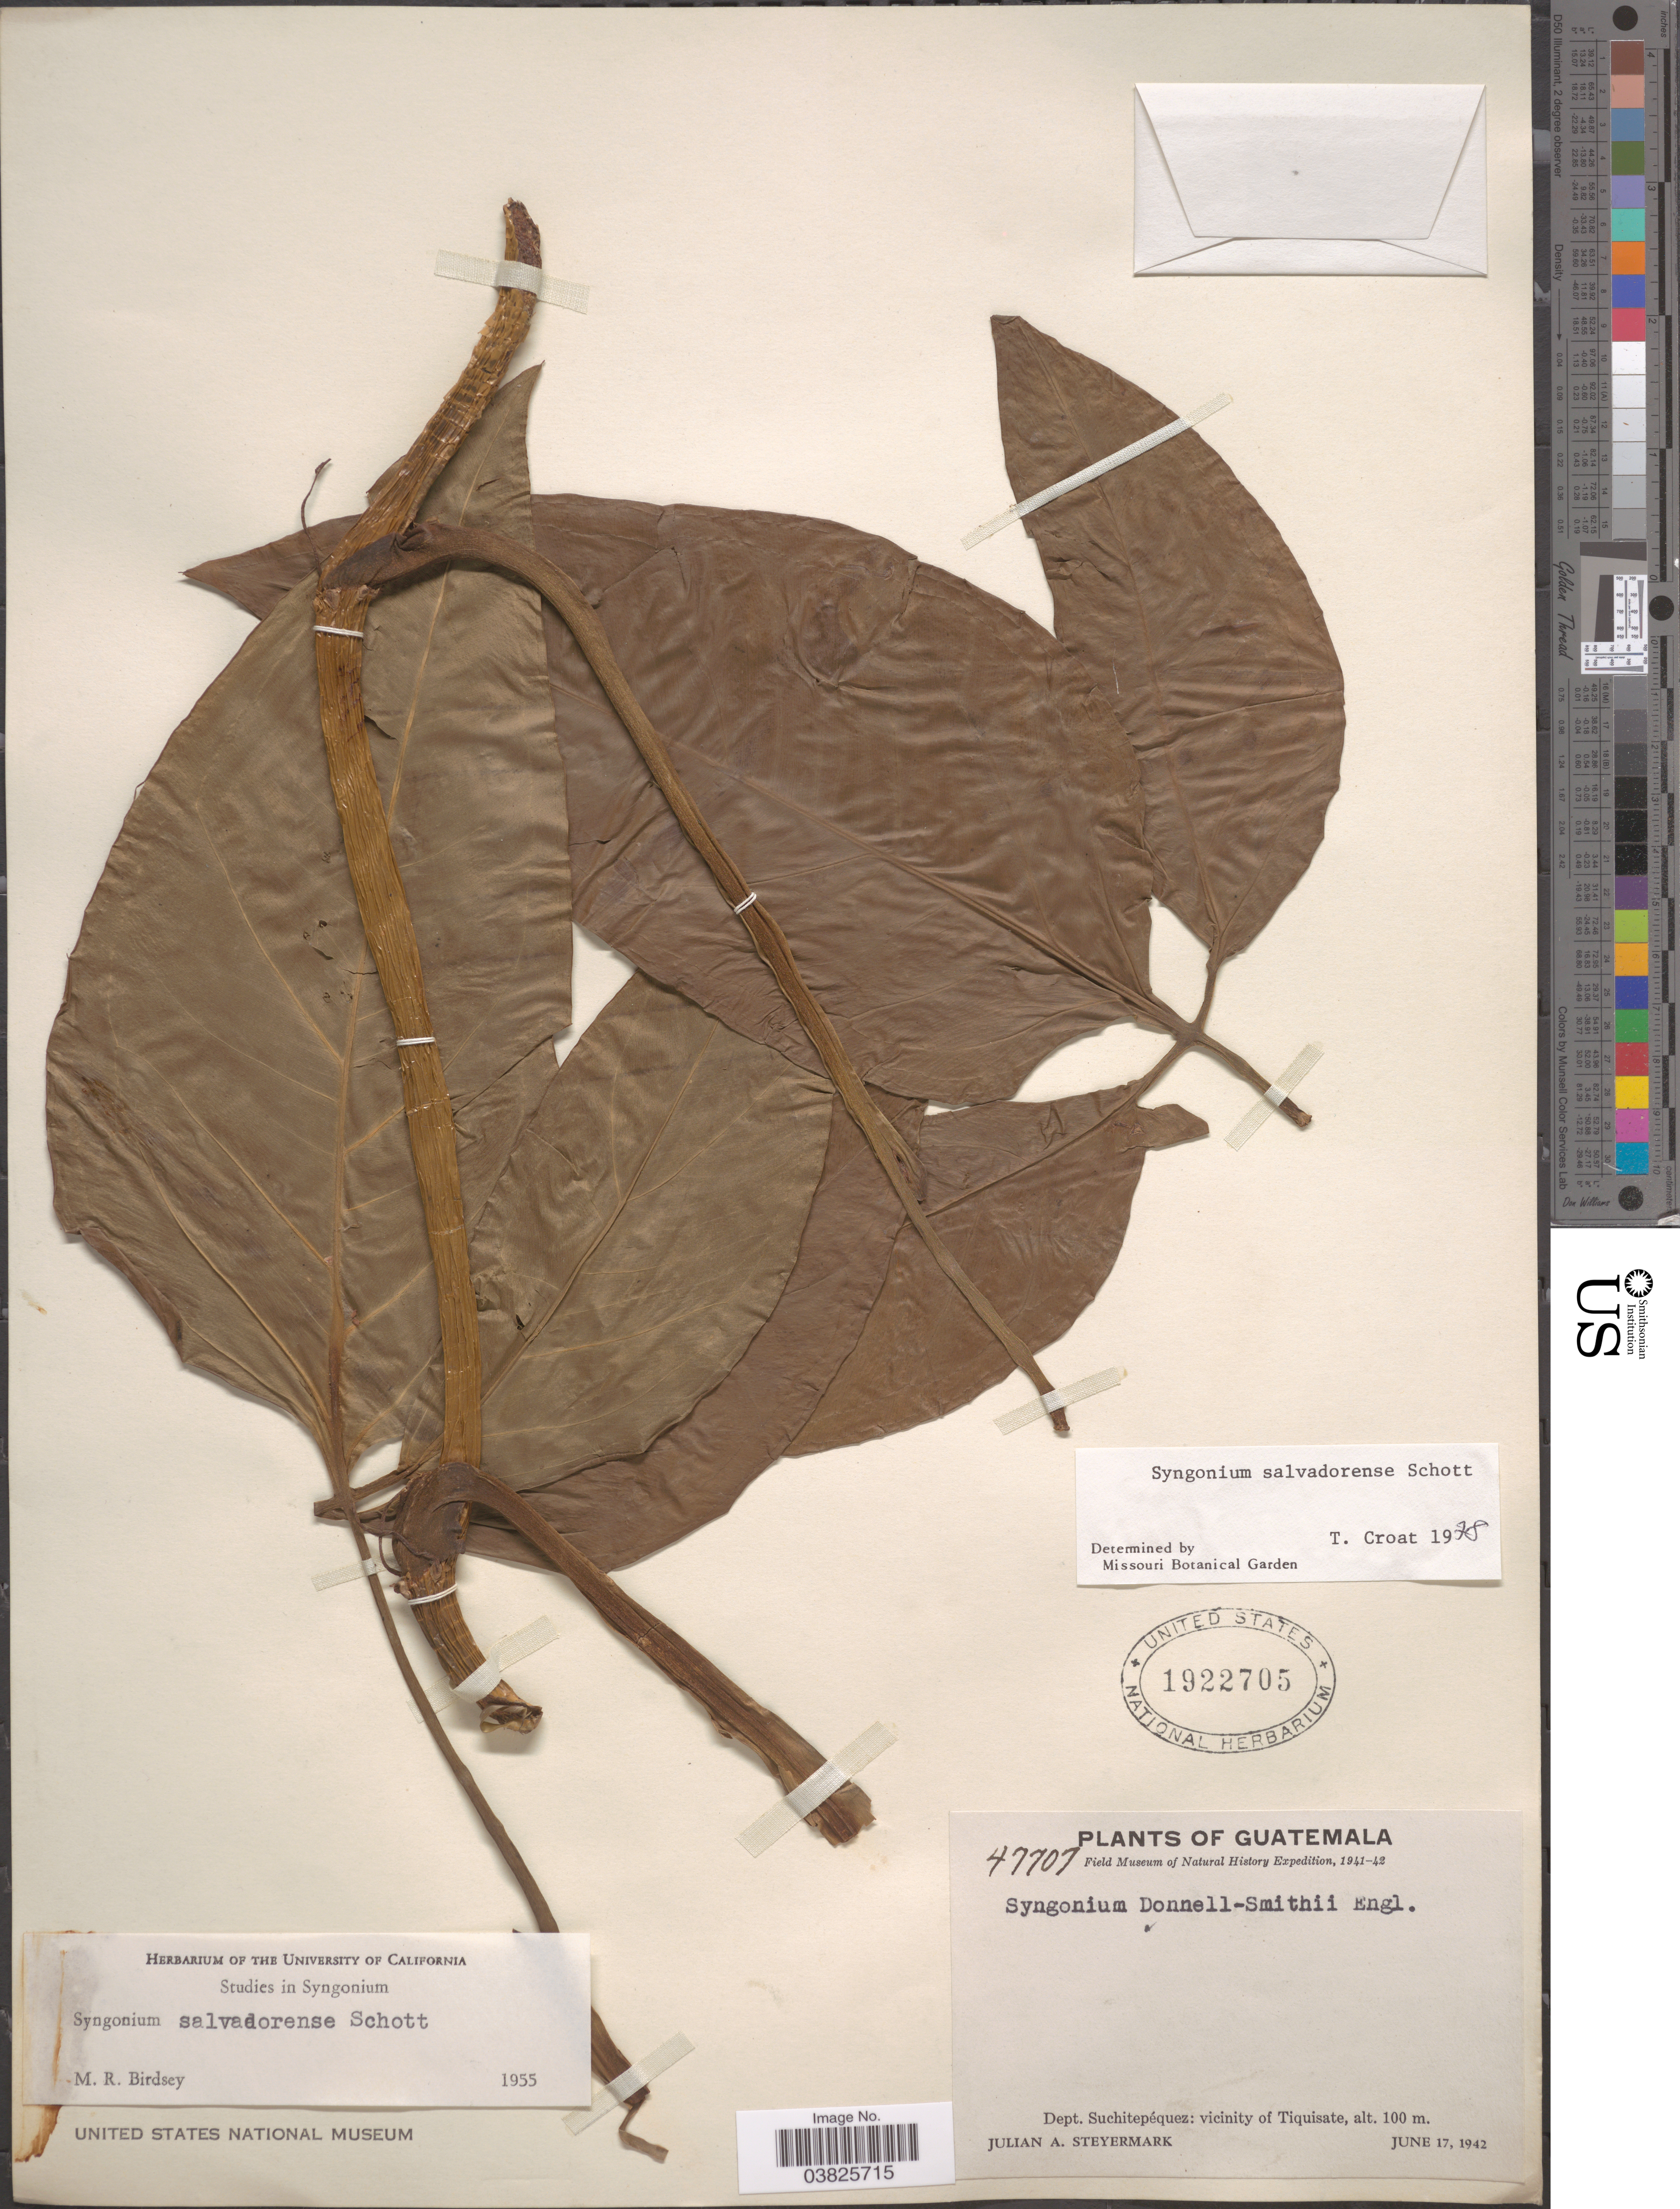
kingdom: Plantae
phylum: Tracheophyta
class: Liliopsida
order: Alismatales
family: Araceae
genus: Syngonium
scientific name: Syngonium salvadorense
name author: Schott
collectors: J. Steyermark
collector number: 47707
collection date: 1942-06-17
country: Guatemala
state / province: Suchitepequez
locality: Dept. Suchitepéquez: vicinity of Tiquisate.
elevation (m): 100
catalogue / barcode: US 1922705